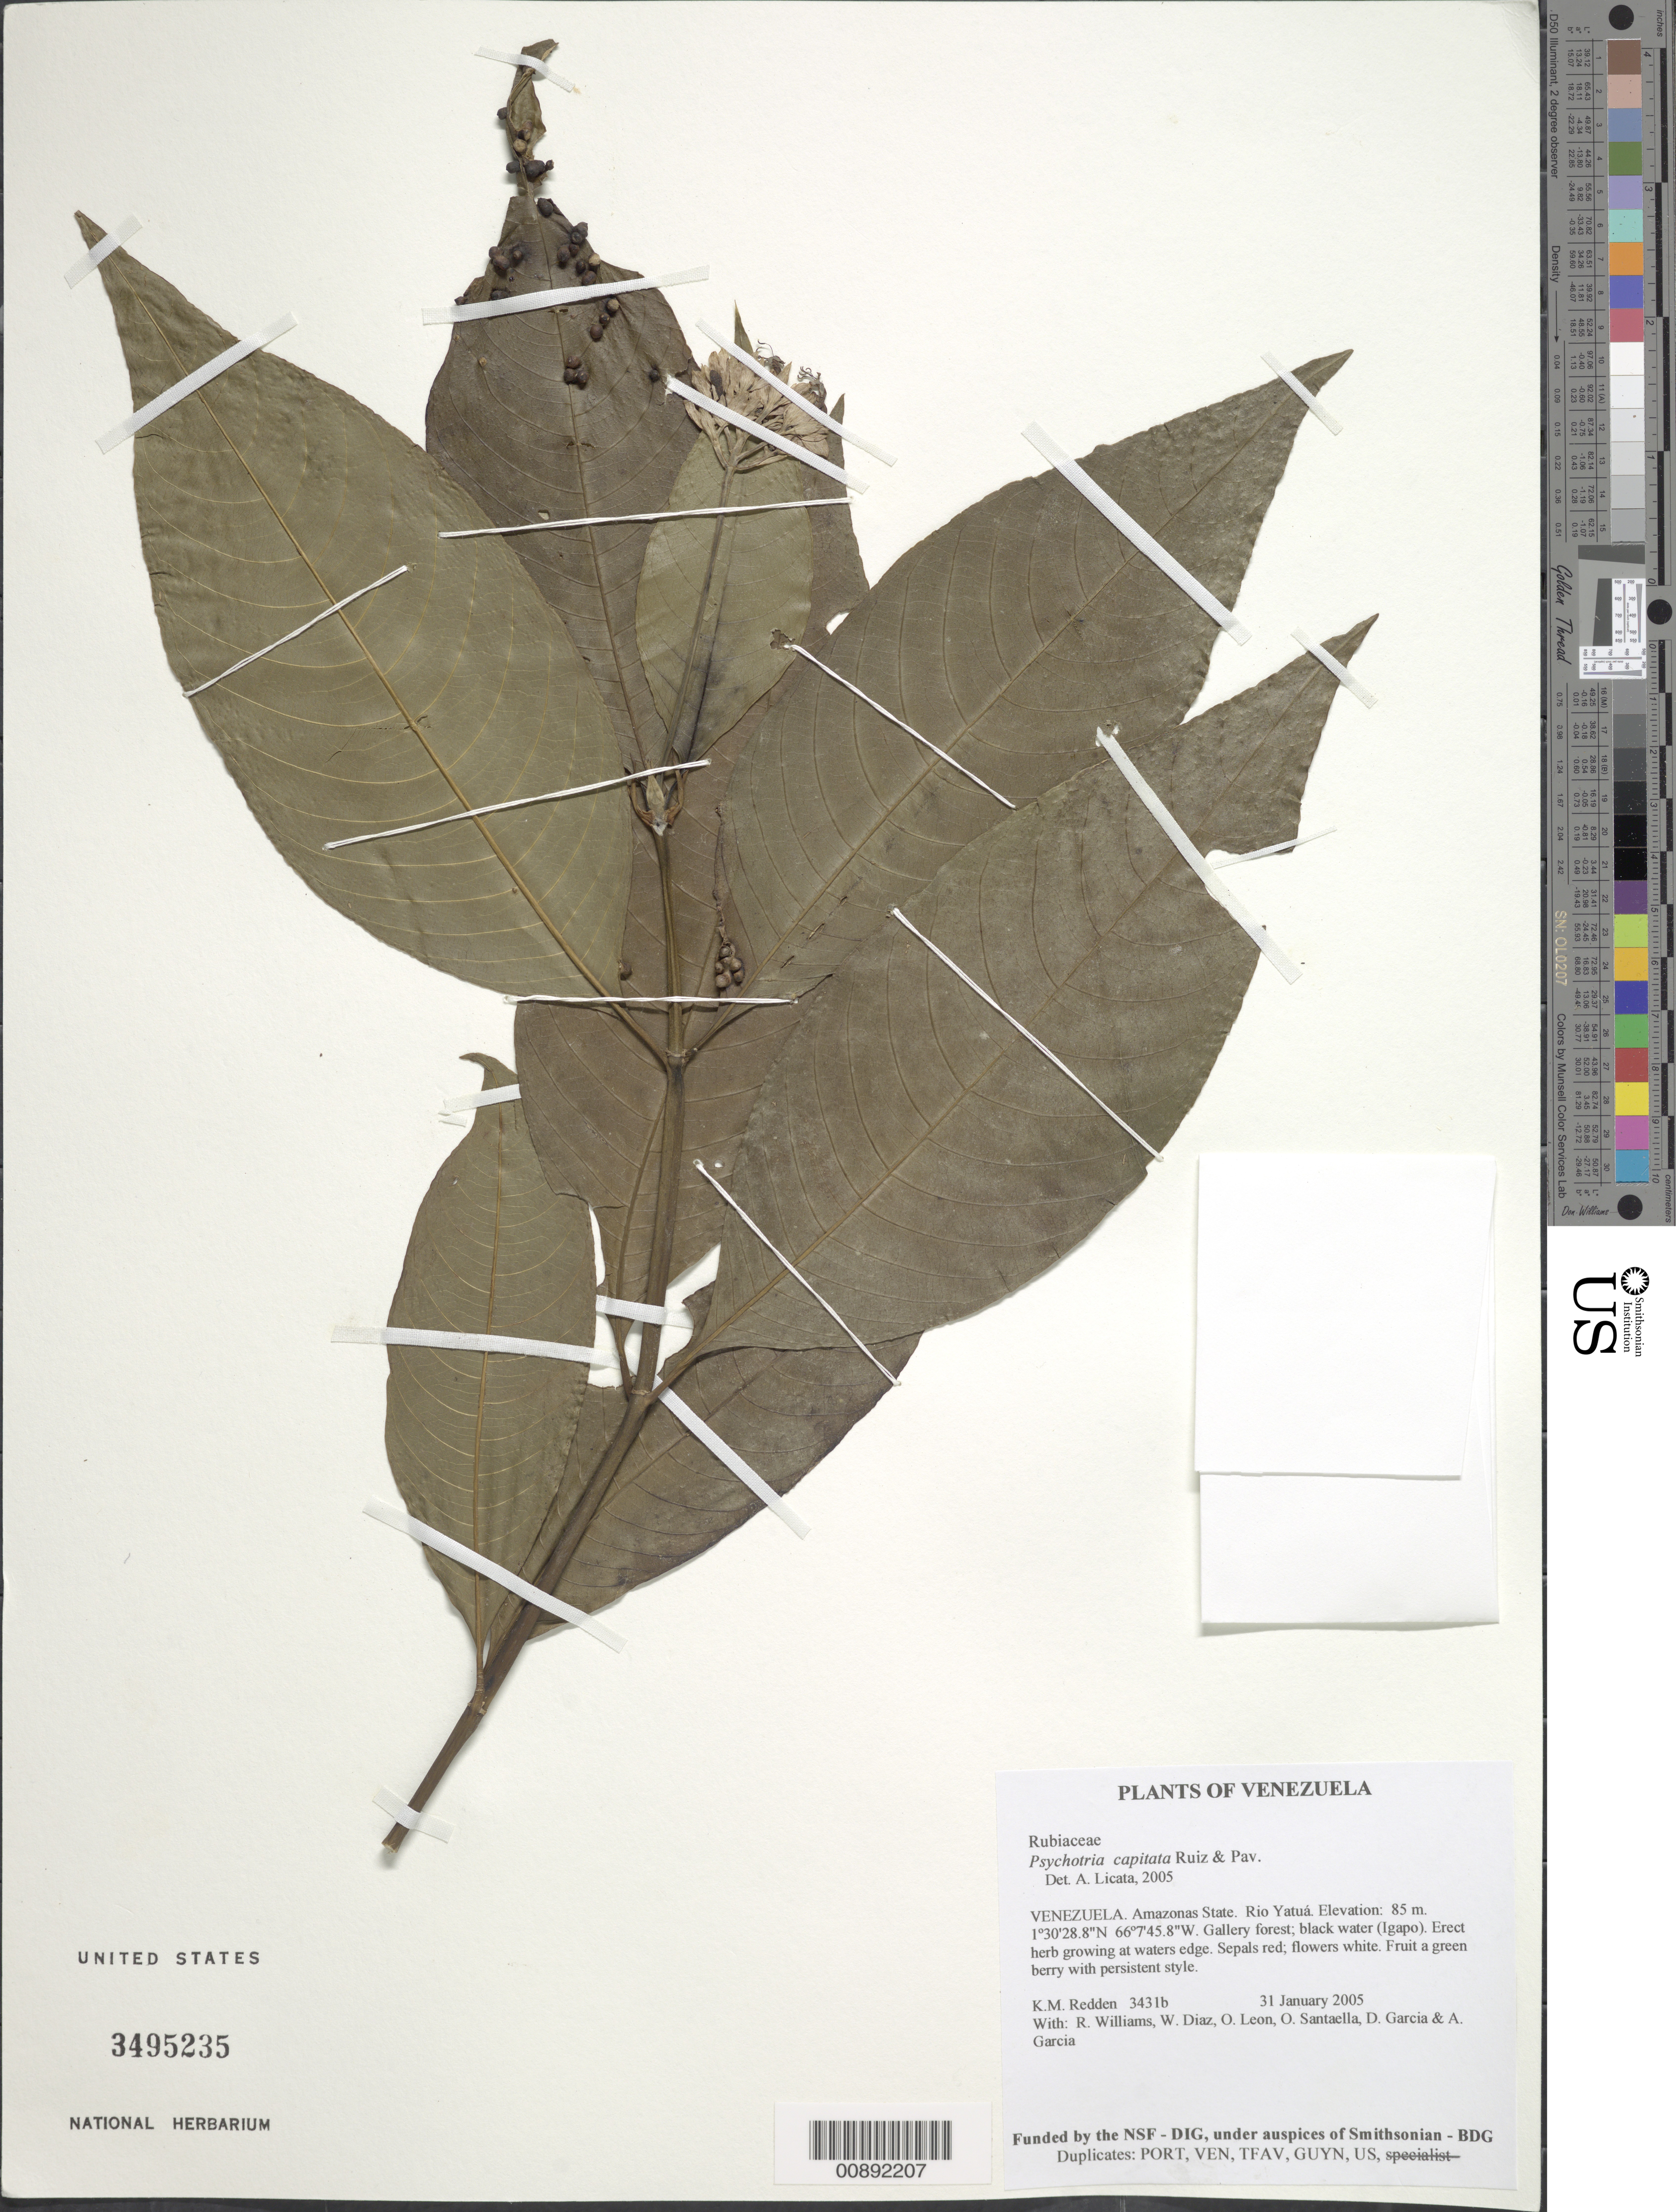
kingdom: Plantae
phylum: Tracheophyta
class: Magnoliopsida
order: Gentianales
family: Rubiaceae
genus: Psychotria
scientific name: Psychotria capitata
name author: Ruiz & Pav.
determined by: Licata, A., (PORT), Univ. Nac. Exp. de los Llanos Ezequiel Zamora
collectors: K. M. Redden, R. Williams, W. Díaz P., O. León, O. Santaella, D. Garcia & A. Garcia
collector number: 3431 b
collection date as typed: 31 January 2005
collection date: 2005-01-31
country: Venezuela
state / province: Amazonas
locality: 10 - Rio Yatuá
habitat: Gallery forest; black water (Igapo)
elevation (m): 85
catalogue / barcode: US 3495235